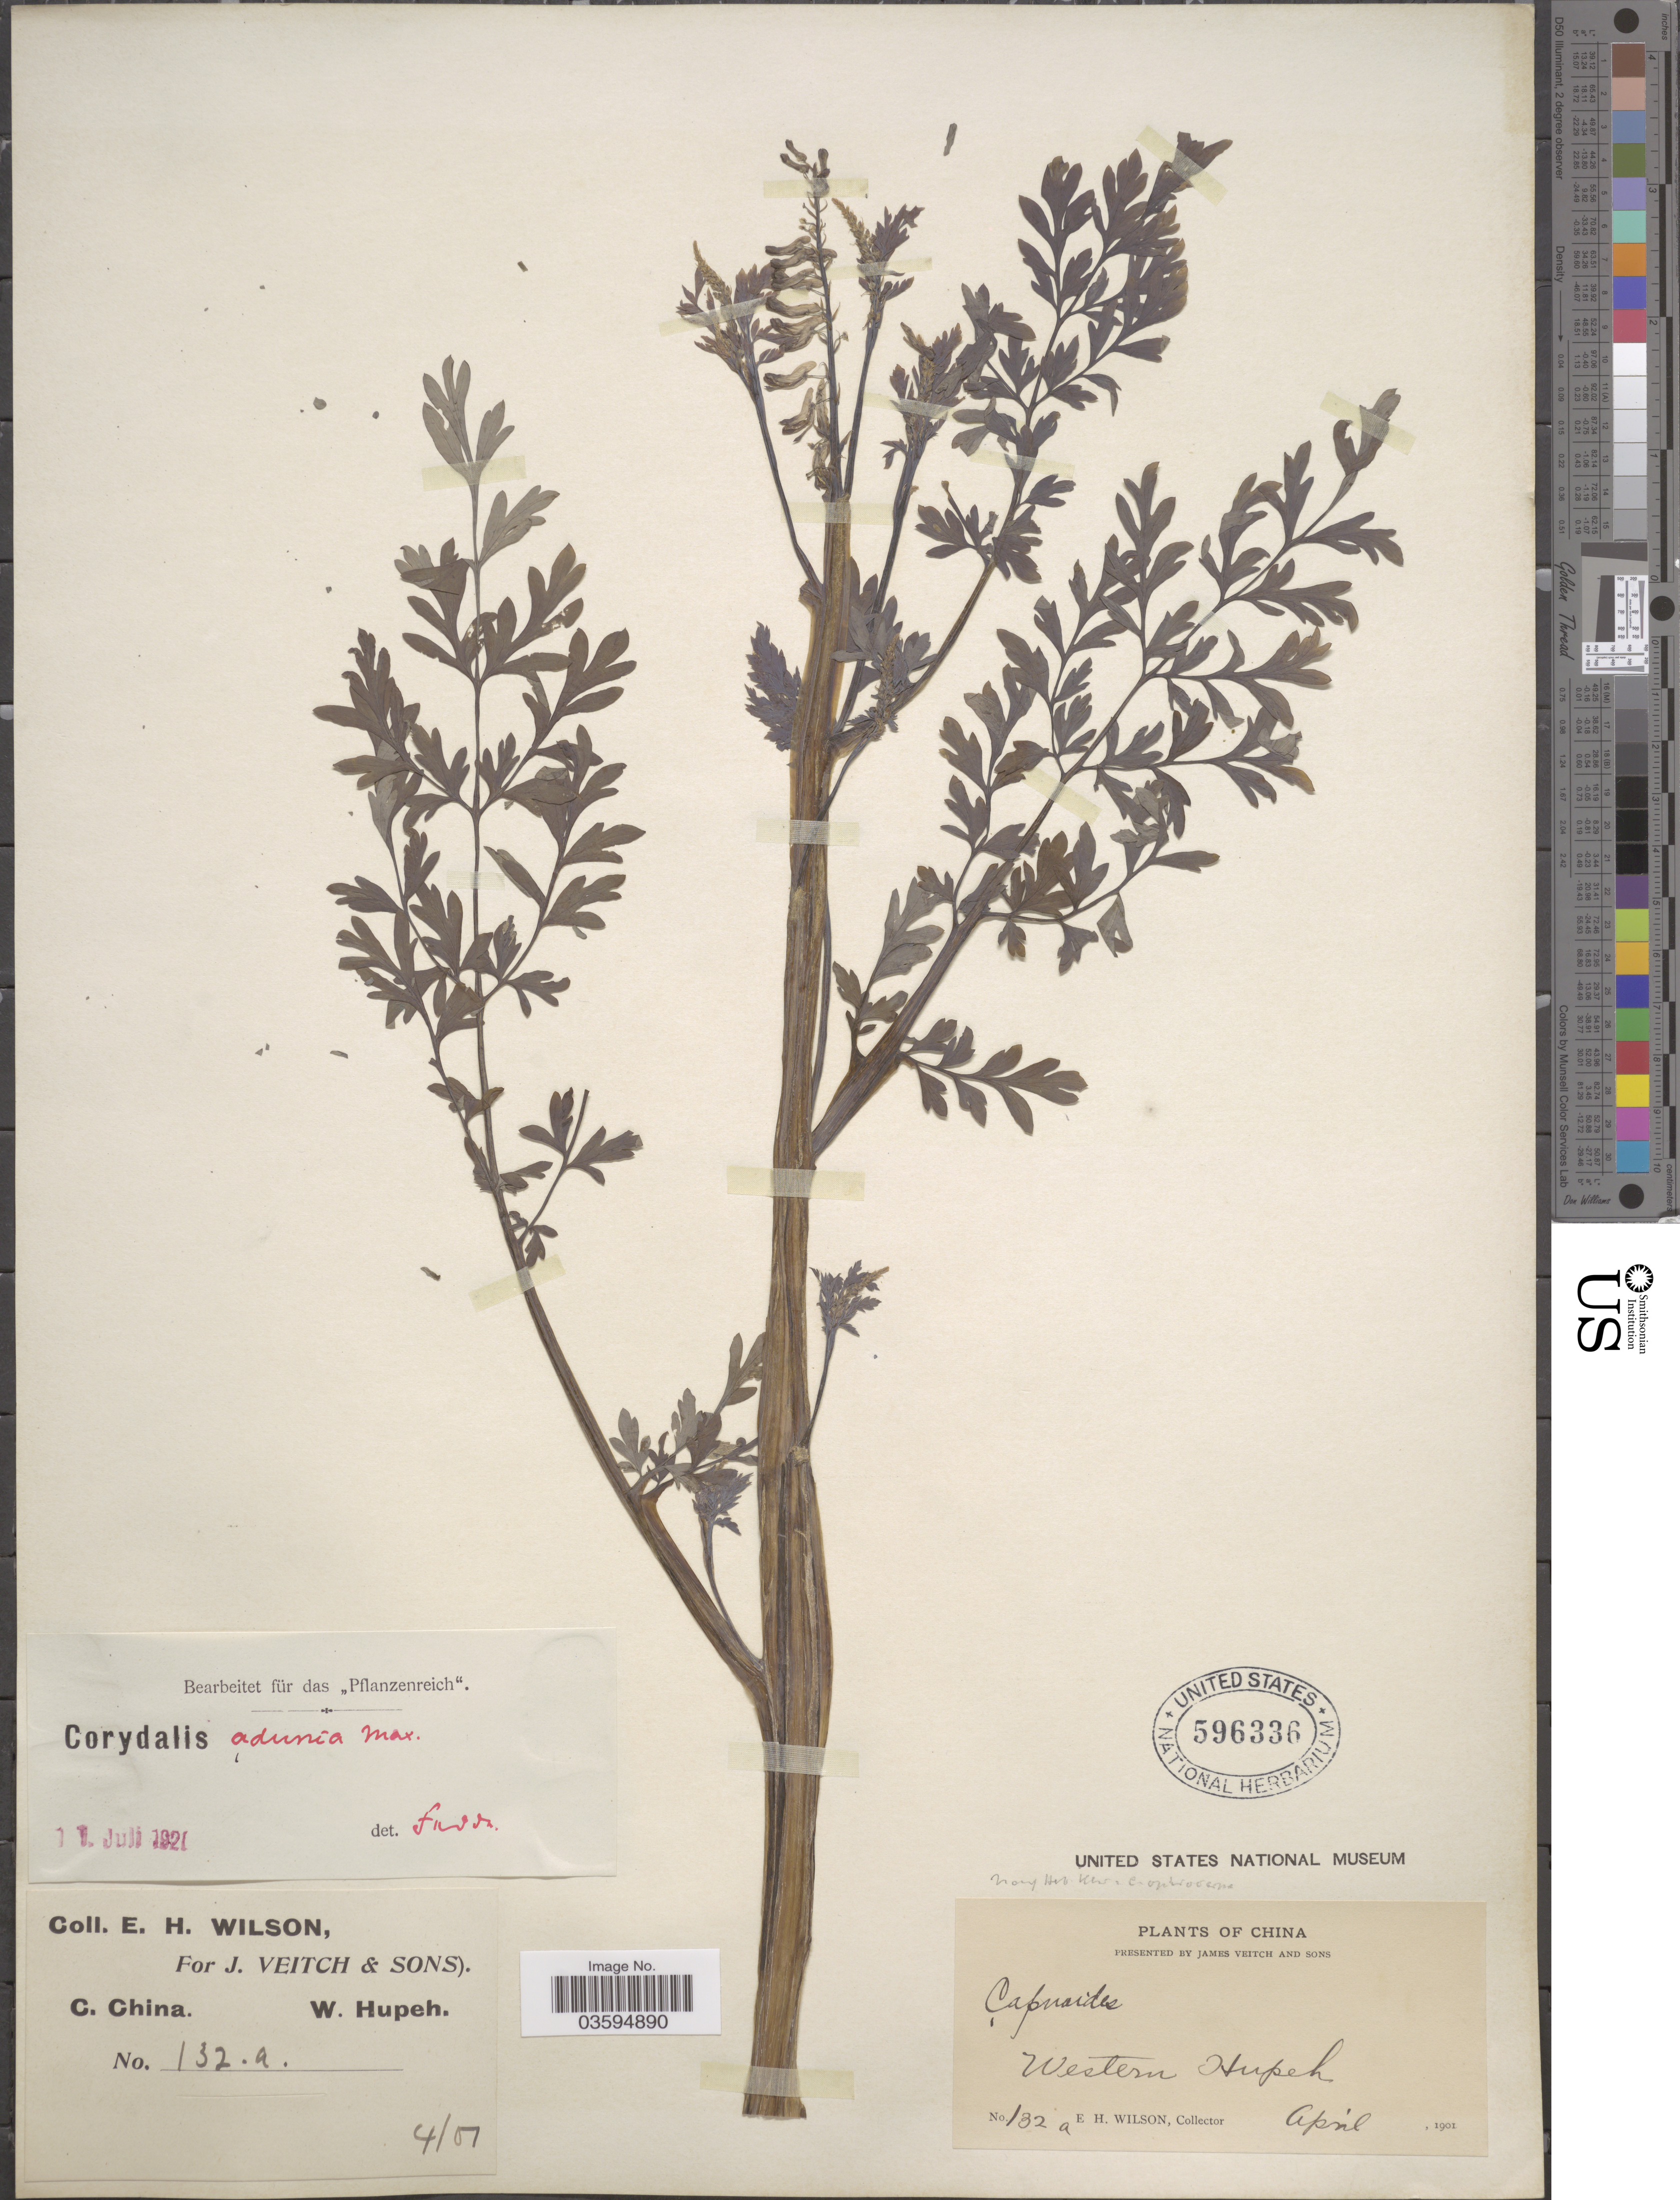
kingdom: Plantae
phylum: Tracheophyta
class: Magnoliopsida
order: Ranunculales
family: Papaveraceae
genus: Corydalis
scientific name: Corydalis adunca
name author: Maxim.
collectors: E. Wilson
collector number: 132a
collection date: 1901-04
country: China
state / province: Hubei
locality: C. China. Western Hupeh.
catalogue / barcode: US 596336